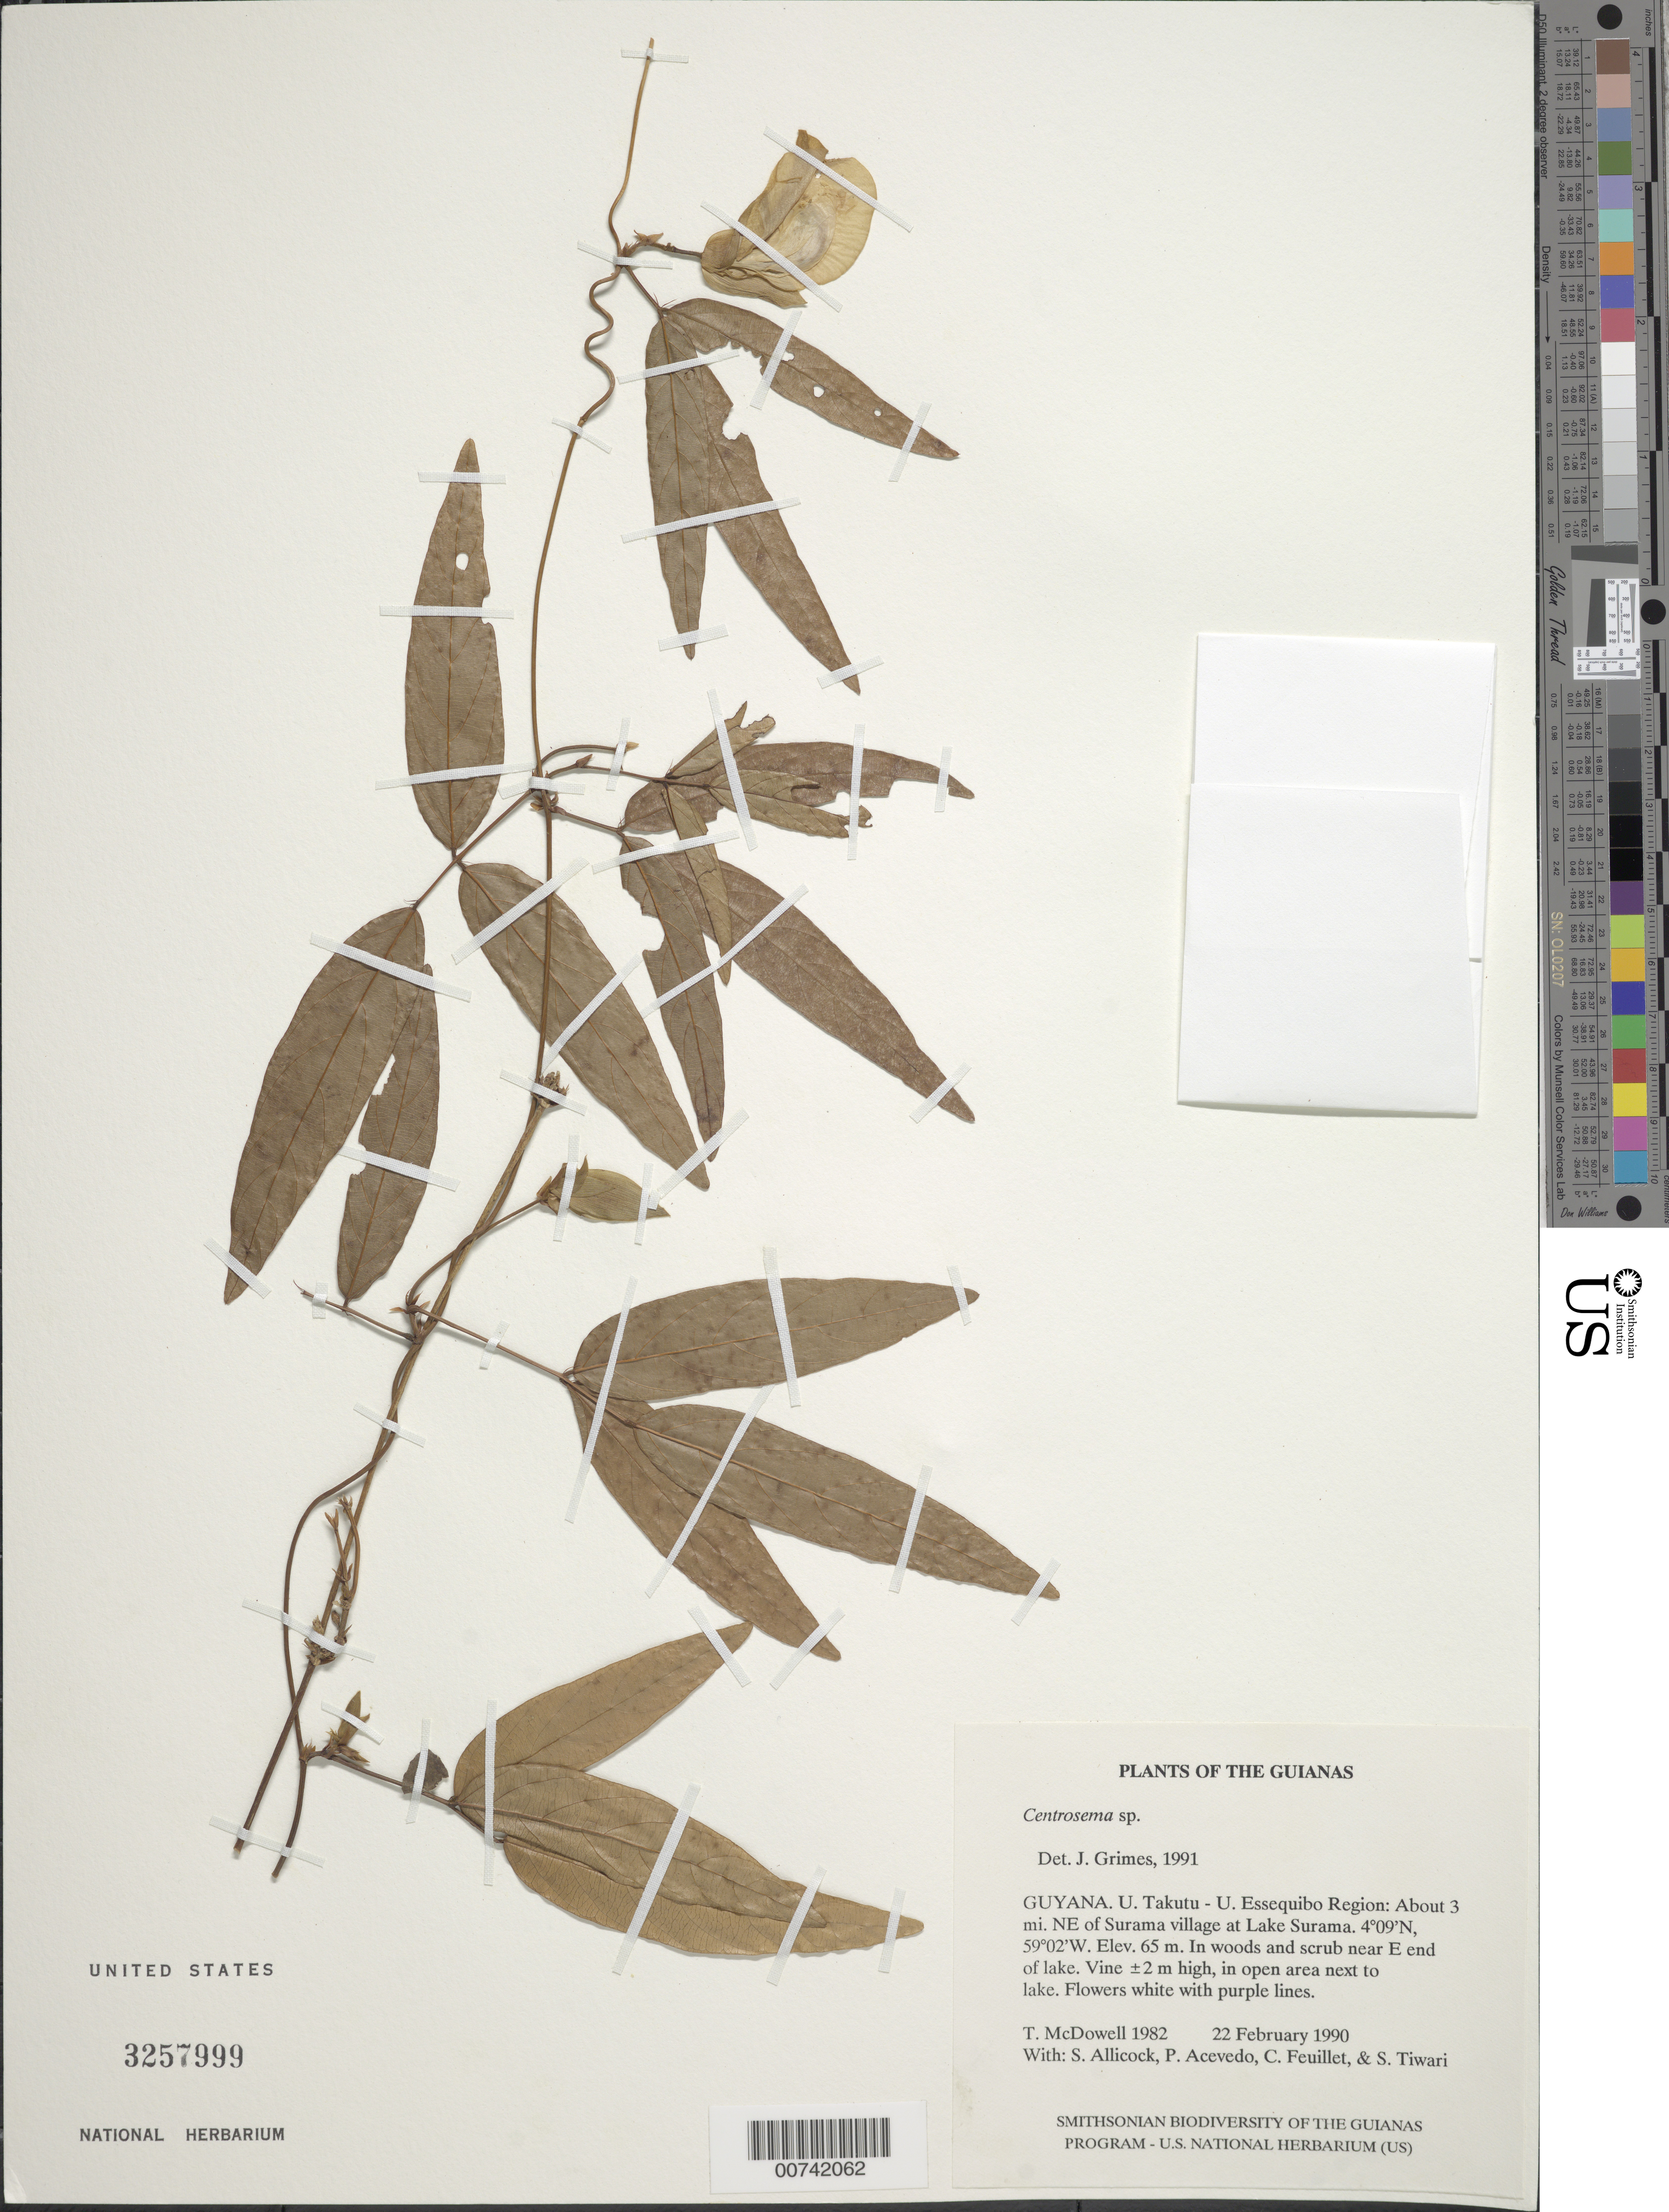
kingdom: Plantae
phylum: Tracheophyta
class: Magnoliopsida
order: Fabales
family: Fabaceae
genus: Centrosema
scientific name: Centrosema sp.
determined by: Grimes, J.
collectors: T. McDowell, S. Allicock, P. Acevedo-Rodr., C. Feuillet & S. Tiwari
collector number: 1982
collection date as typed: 22 February 1990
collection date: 1990-02-22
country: Guyana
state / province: U. Takutu-U. Essequibo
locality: About 3 mi. NE of Surama village, near eastern end of Lake Surama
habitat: Woods and scrub besides lake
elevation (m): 65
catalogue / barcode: US 3257999